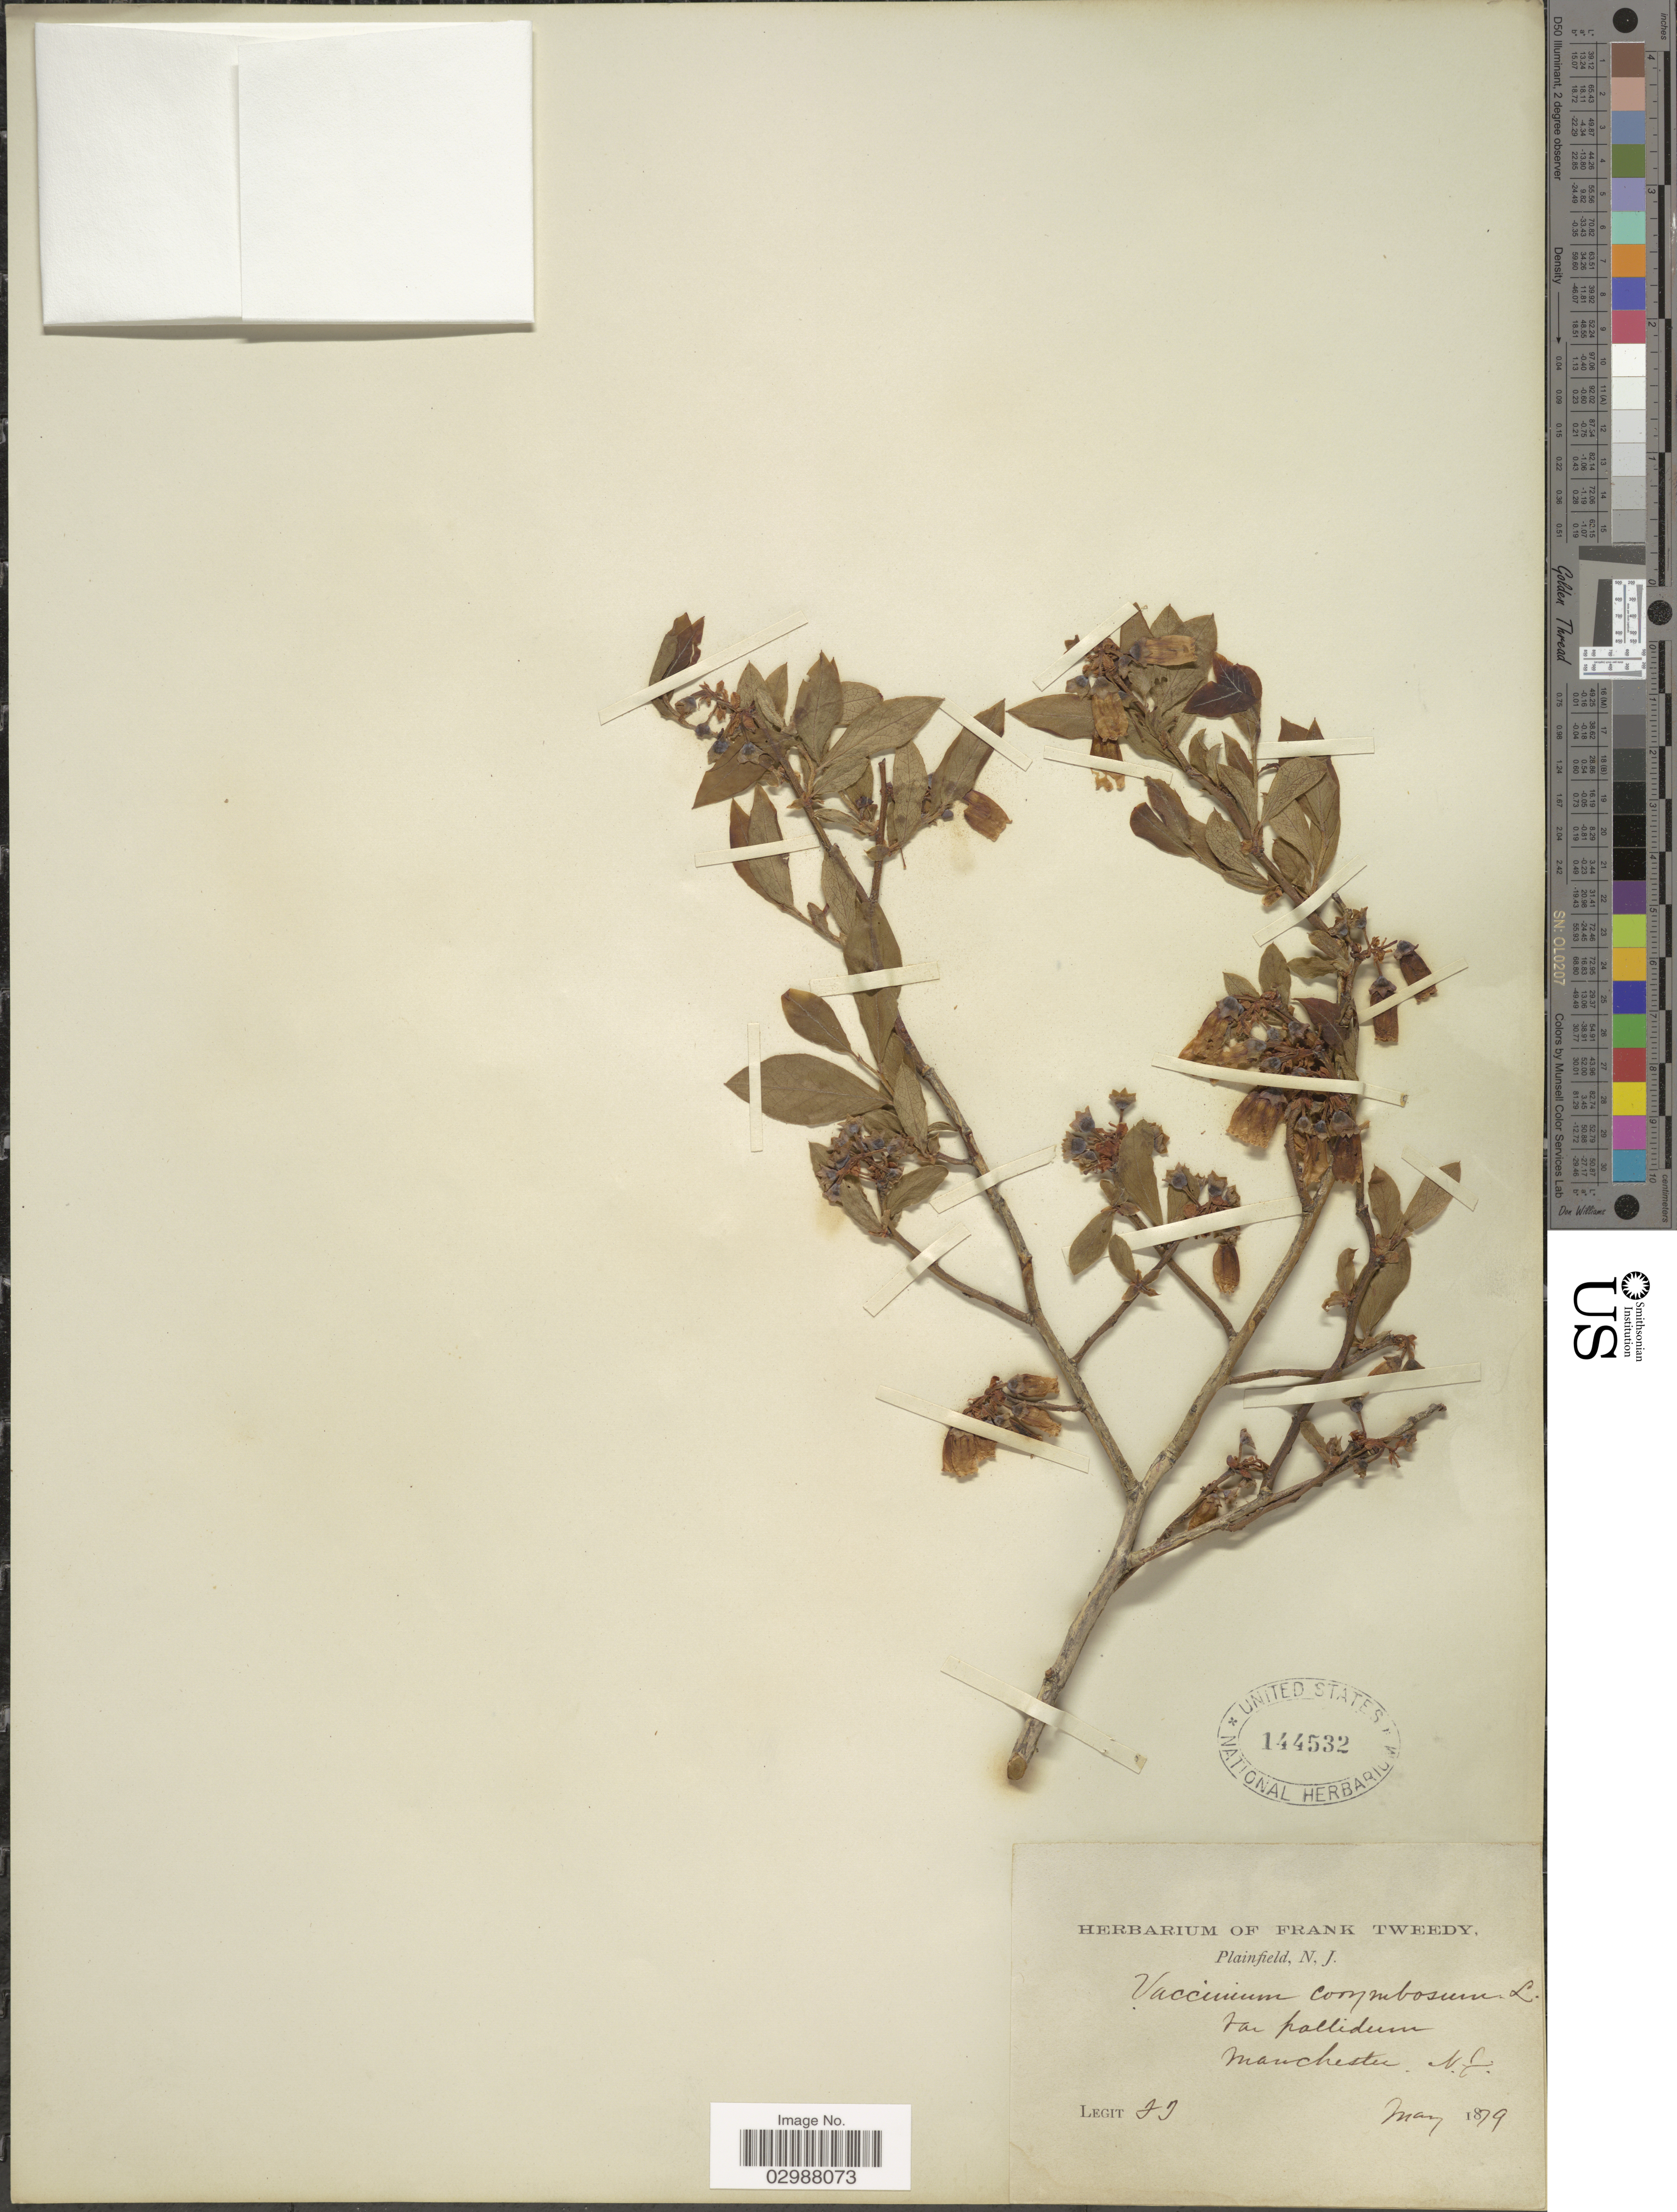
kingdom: Plantae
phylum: Tracheophyta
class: Magnoliopsida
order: Ericales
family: Ericaceae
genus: Vaccinium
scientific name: Vaccinium corymbosum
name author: L.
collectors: F. Tweedy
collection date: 1879-05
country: United States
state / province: New Jersey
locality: Manchester.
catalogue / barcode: US 144532